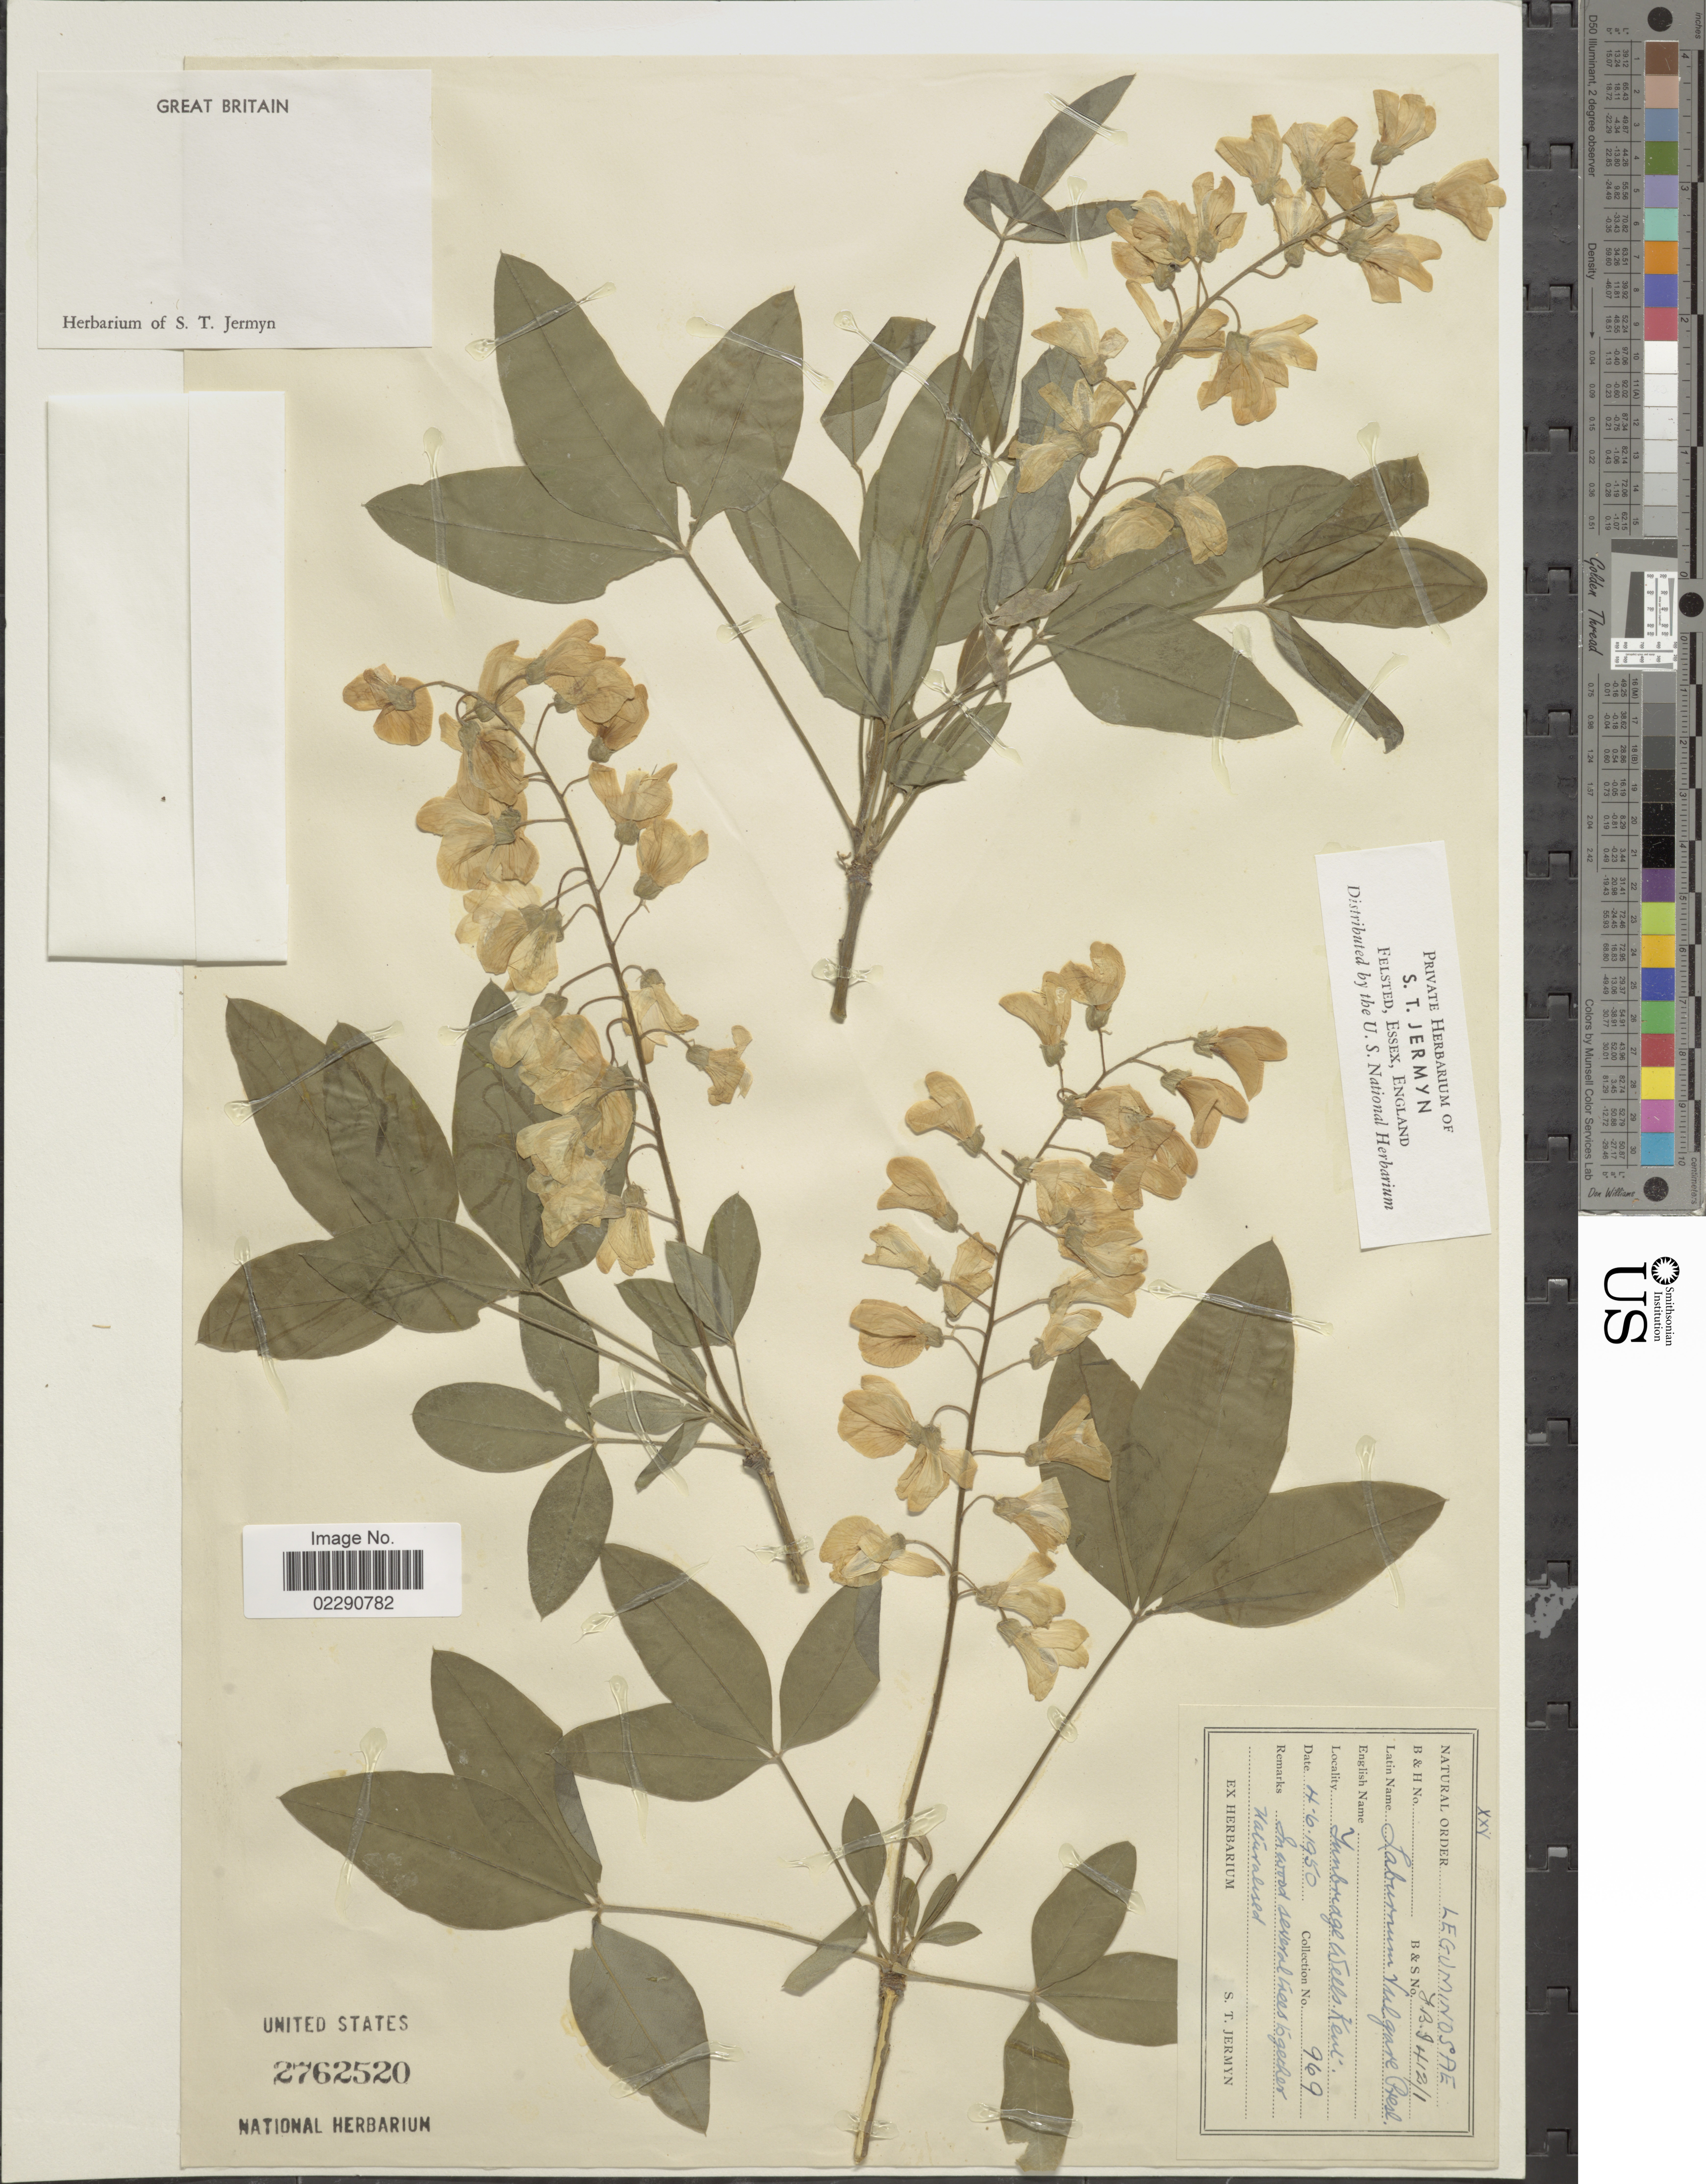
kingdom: Plantae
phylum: Tracheophyta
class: Magnoliopsida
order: Fabales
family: Fabaceae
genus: Laburnum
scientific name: Laburnum anagyroides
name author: Medik.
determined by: U.S. National Herbarium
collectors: ex herb. S. T. Jermyn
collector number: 969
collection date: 1950-06-04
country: United Kingdom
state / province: England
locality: Great Britain, Tunbridge Wells Kent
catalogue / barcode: US 2762520